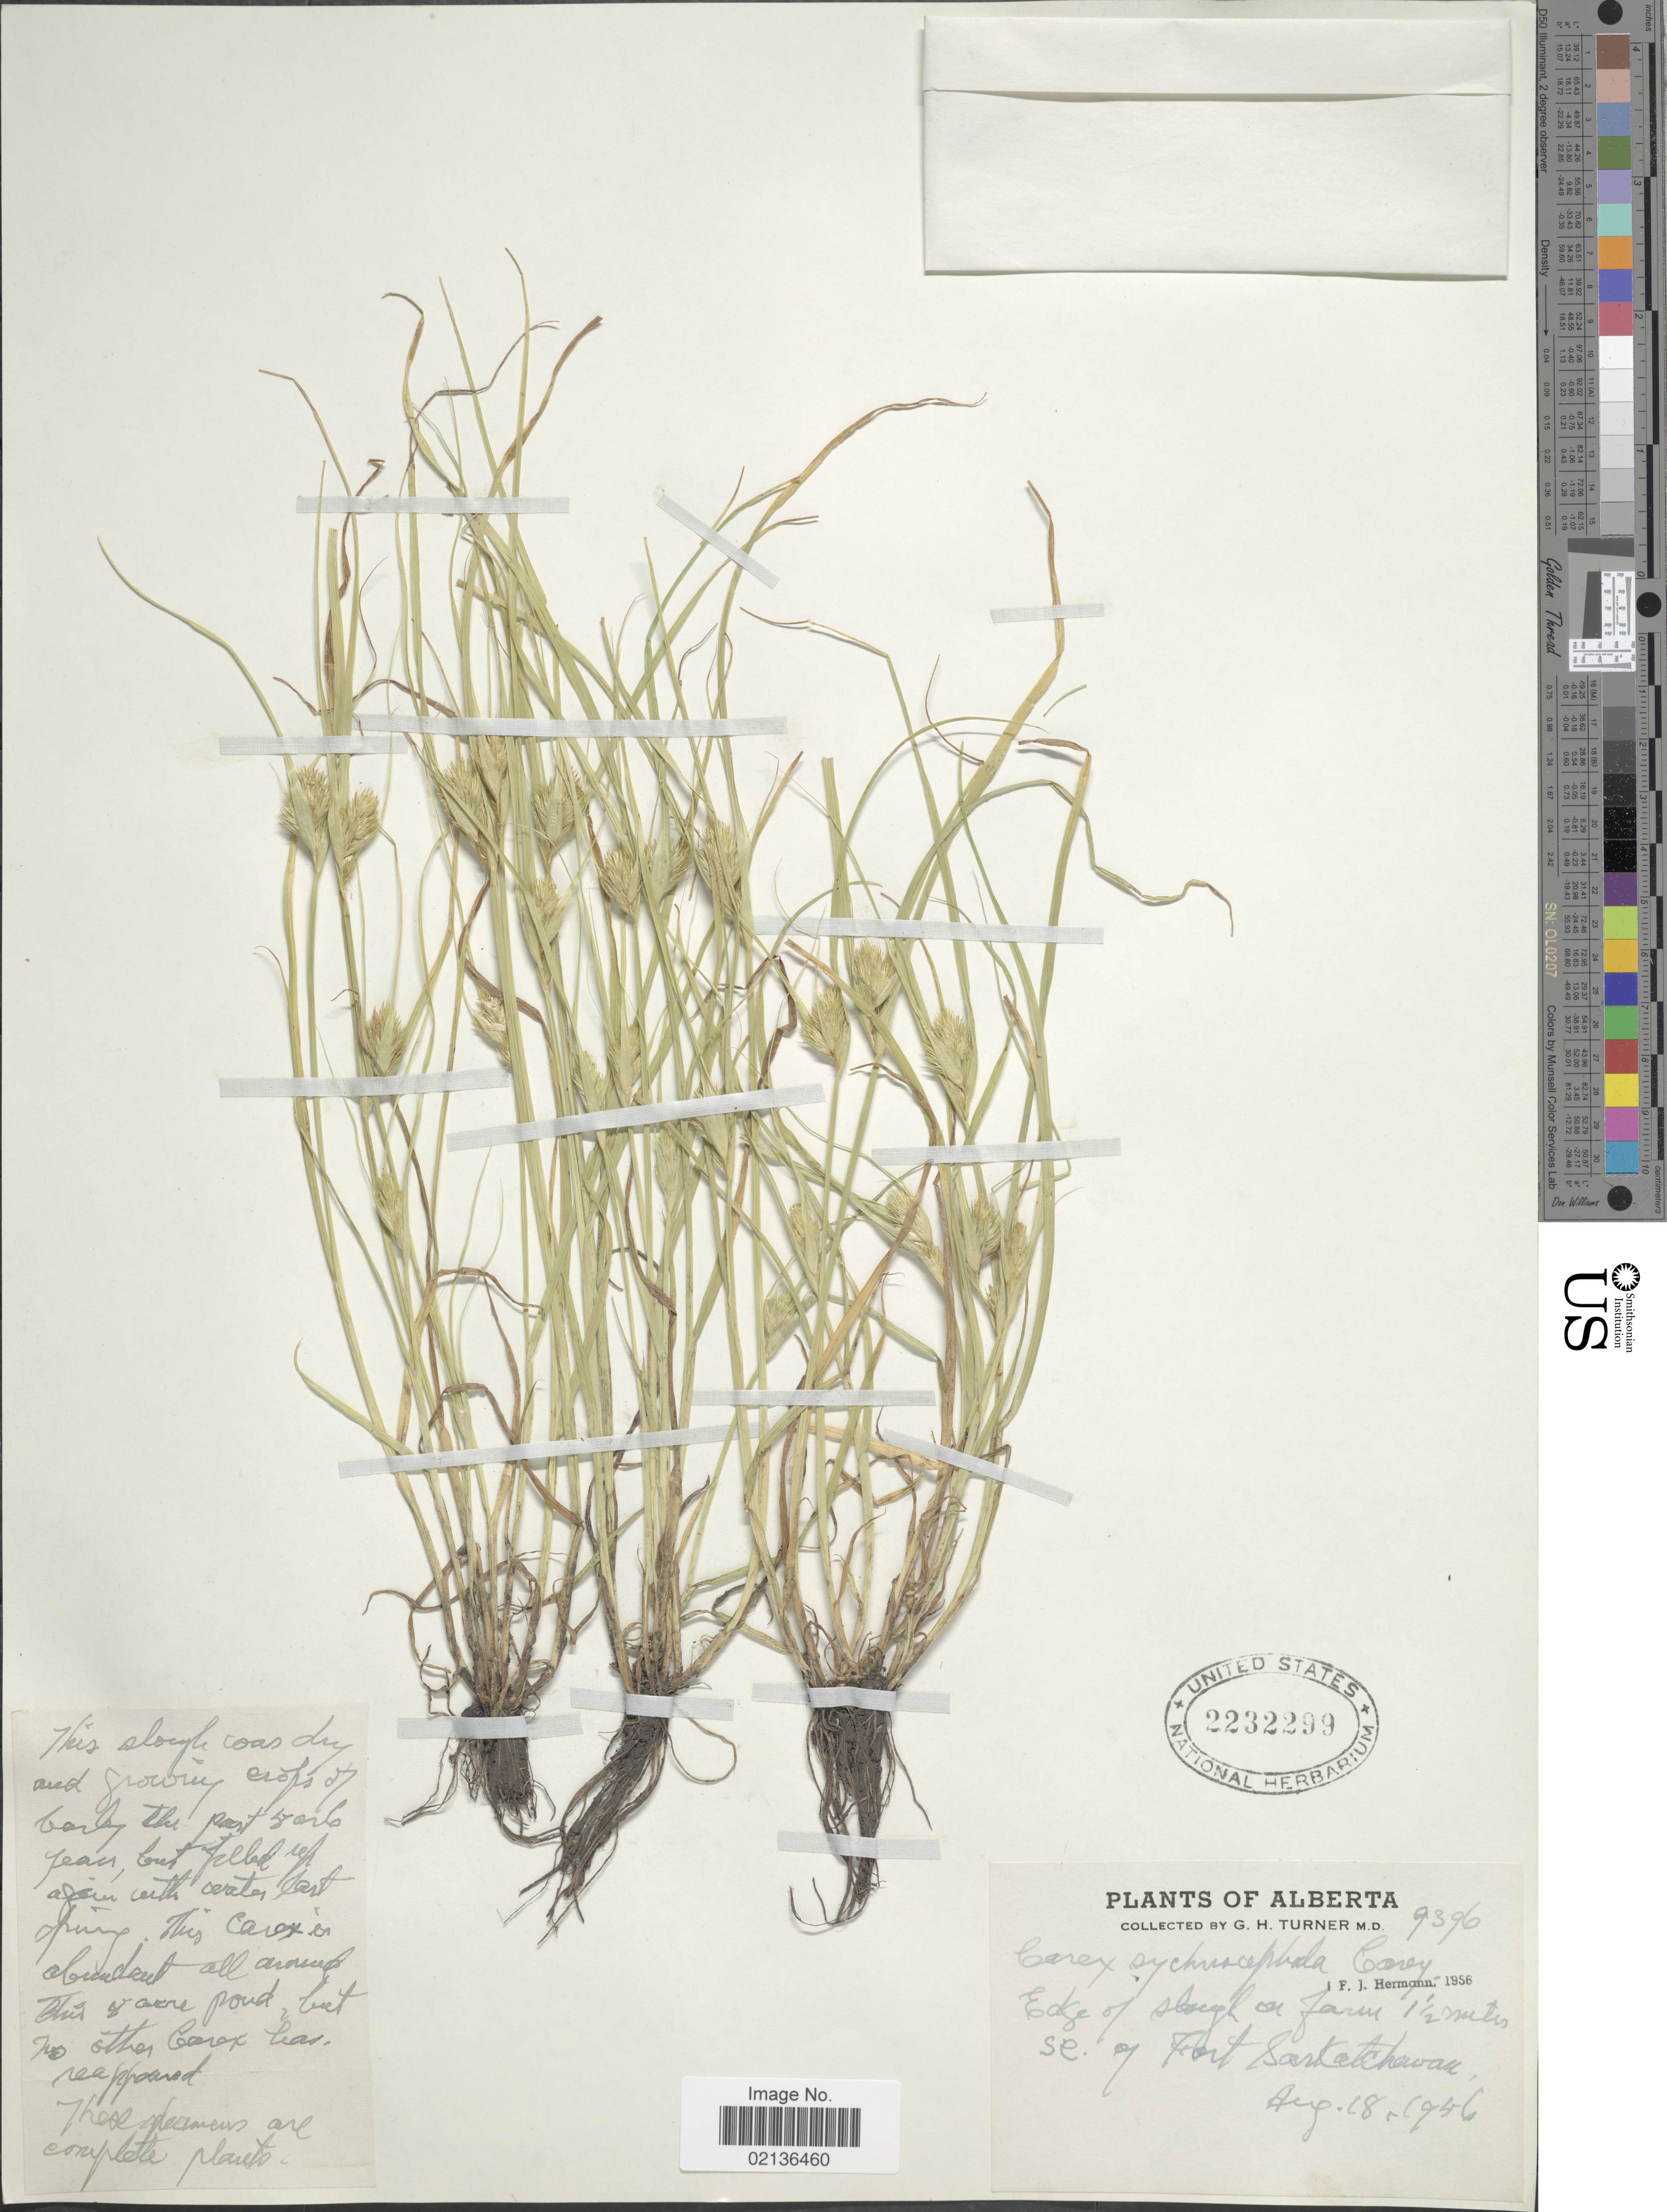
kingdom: Plantae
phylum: Tracheophyta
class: Liliopsida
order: Poales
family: Cyperaceae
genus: Carex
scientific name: Carex sychnocephala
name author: J. Carey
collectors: G. H. Turner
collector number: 9396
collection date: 1956-08-18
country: Canada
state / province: Alberta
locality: Edge of slough on farm 1½ miles SE of Fort Saskatchewan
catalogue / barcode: US 2232299